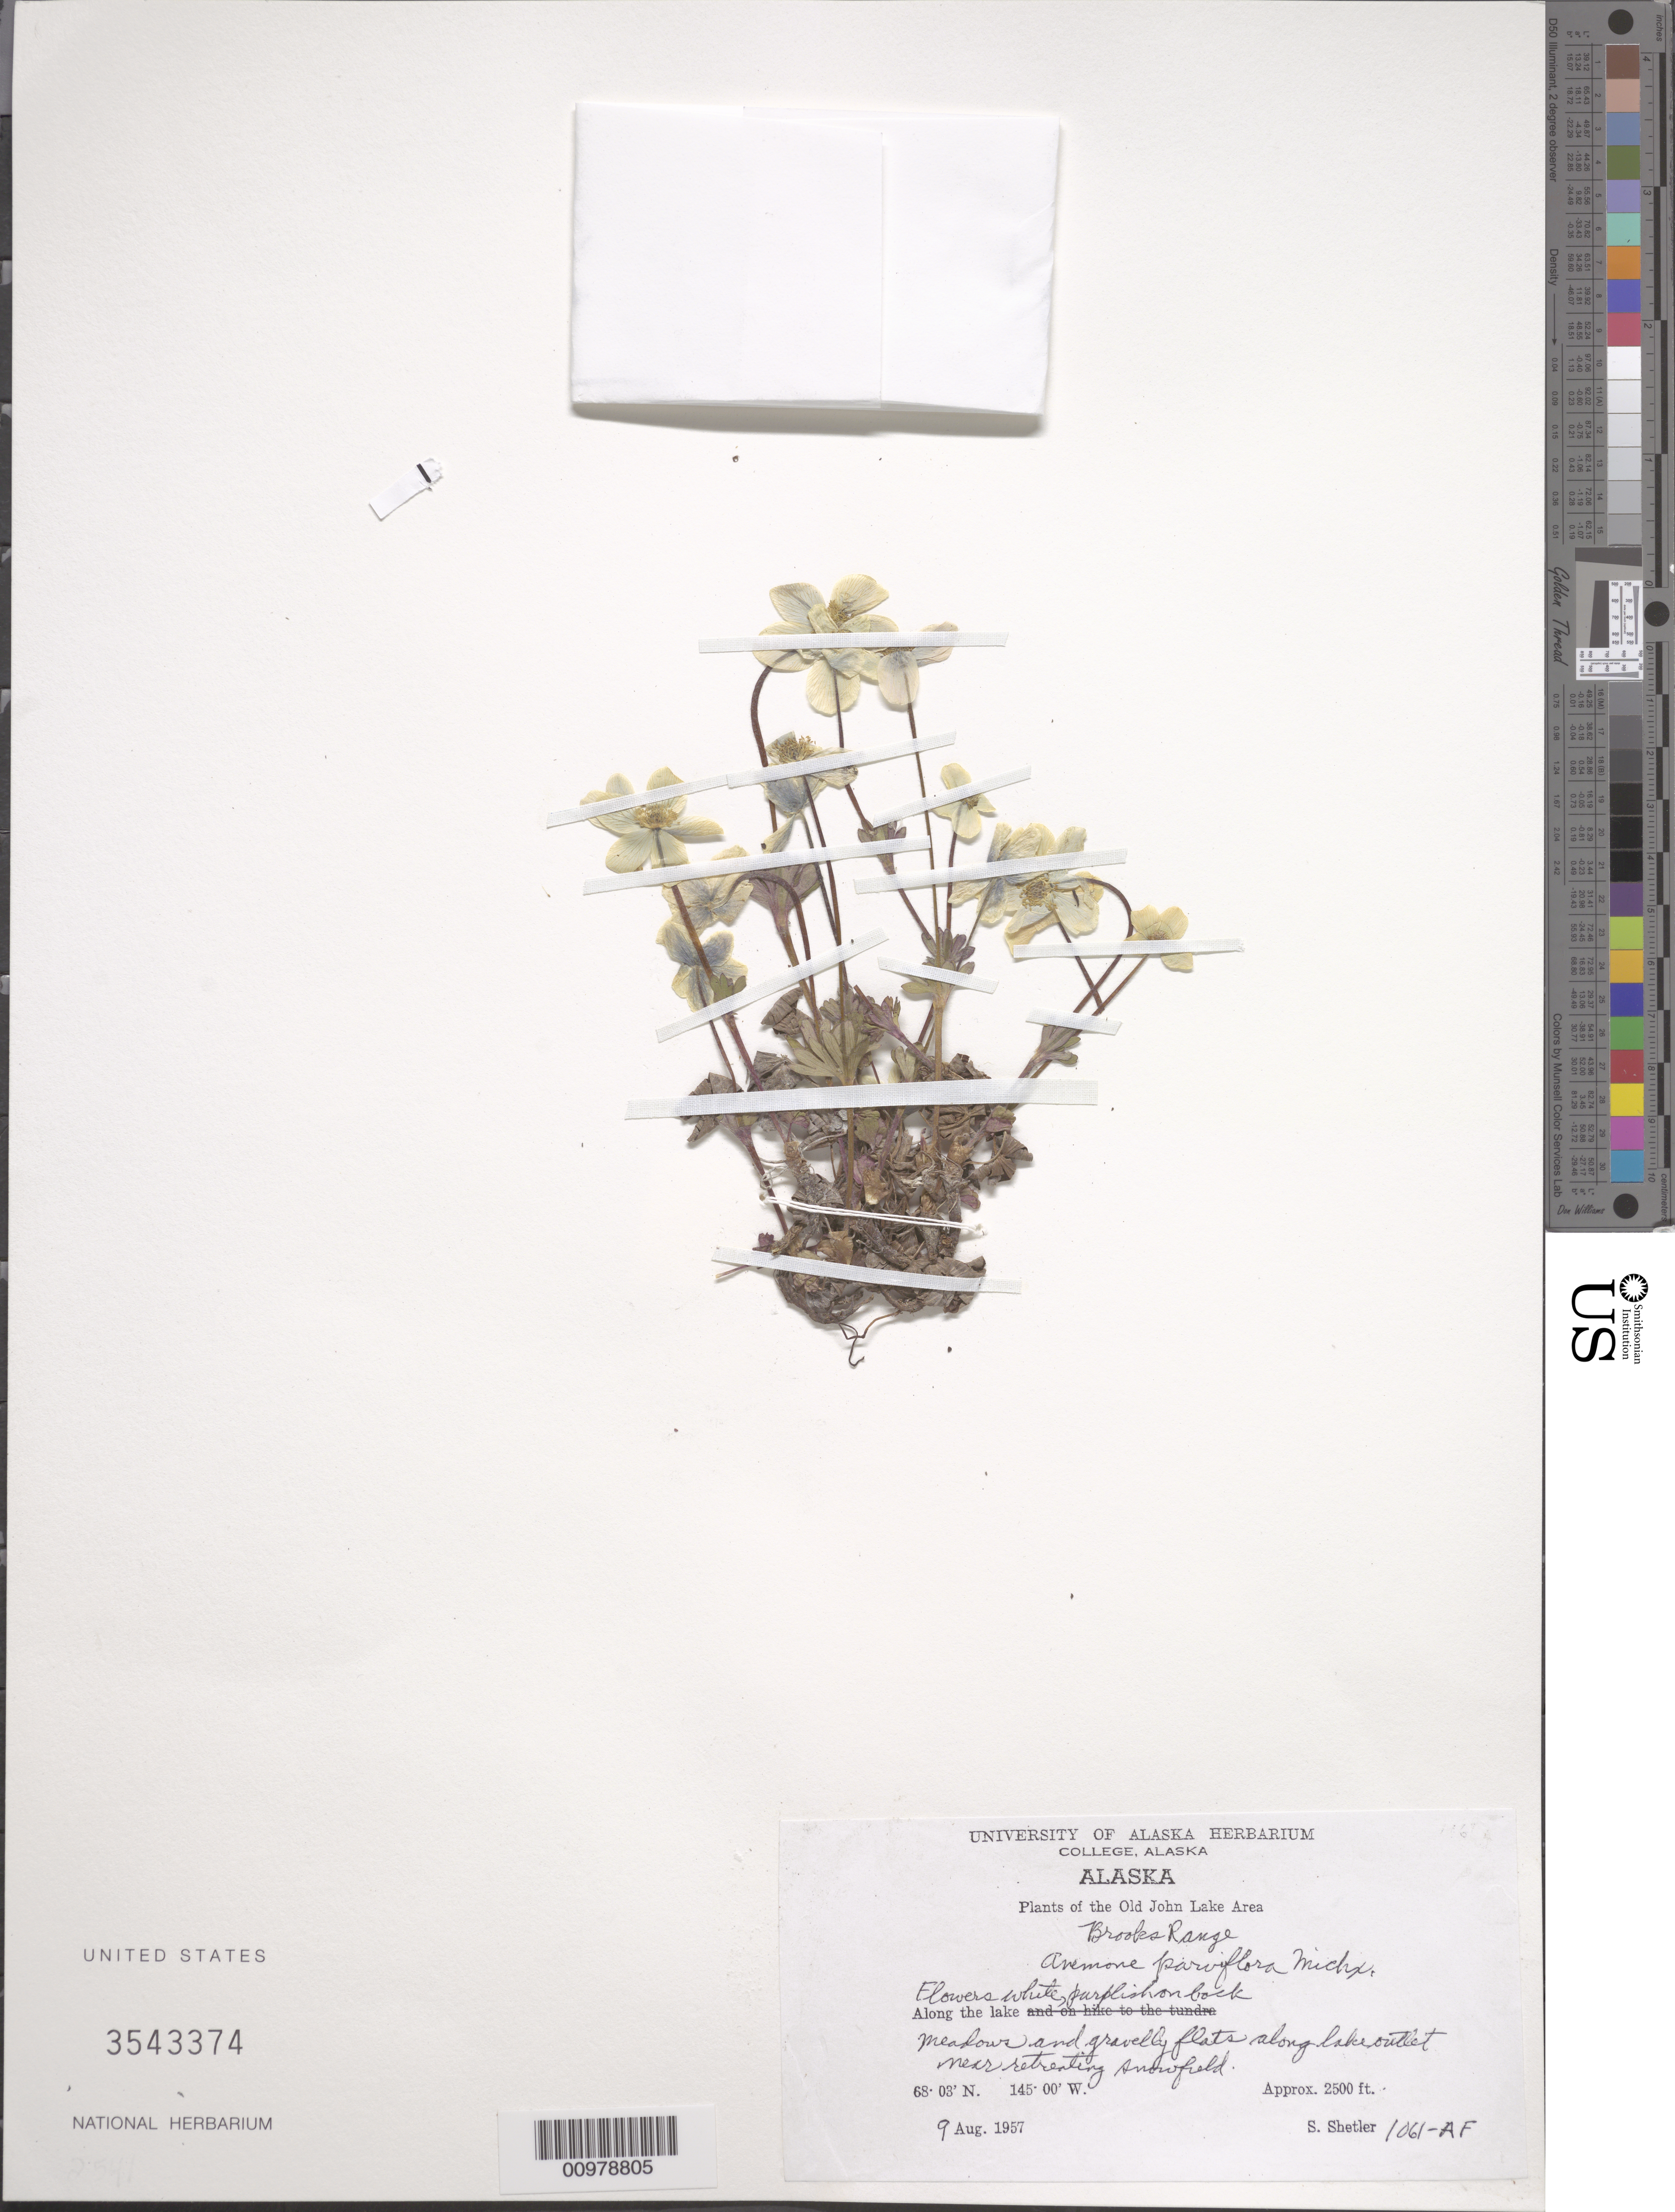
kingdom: Plantae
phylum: Tracheophyta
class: Magnoliopsida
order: Ranunculales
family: Ranunculaceae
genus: Anemone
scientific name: Anemone parviflora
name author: Michx.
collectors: S. Shetler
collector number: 1061-AF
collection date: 1957-08-09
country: United States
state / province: Alaska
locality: The Old John Lake Area. Brooks Range.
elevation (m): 762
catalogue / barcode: US 3543374